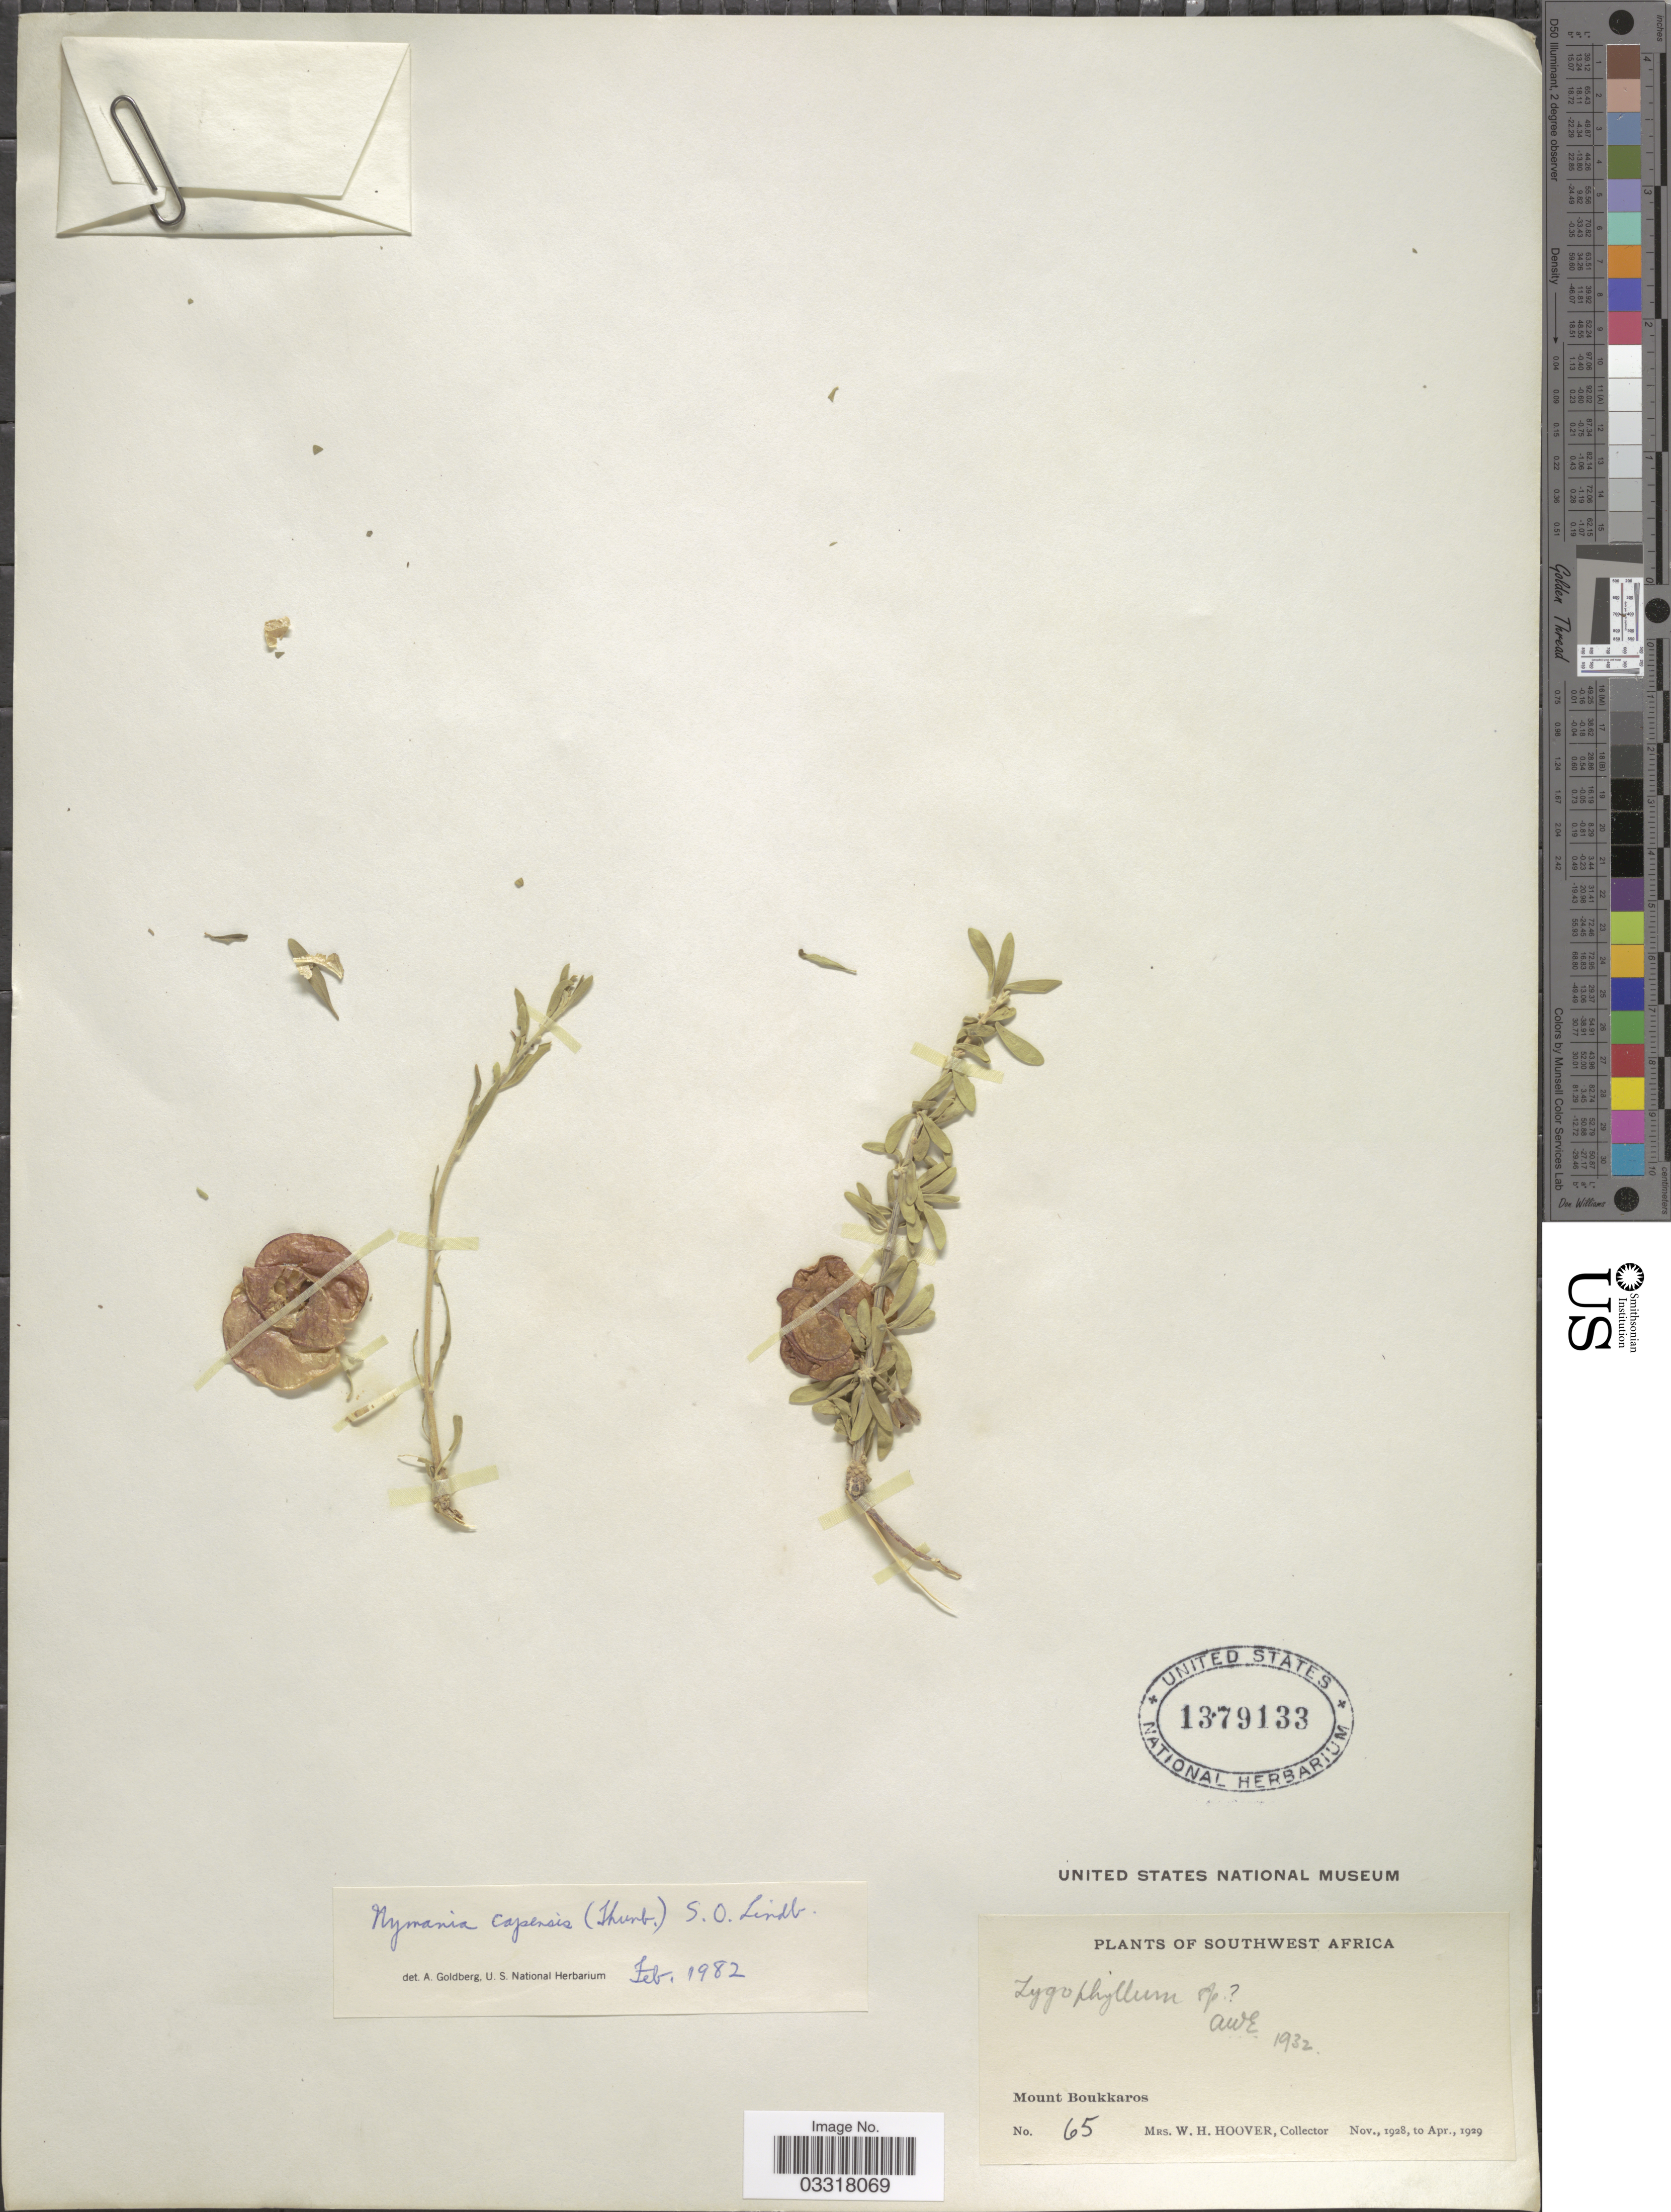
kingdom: Plantae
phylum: Tracheophyta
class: Magnoliopsida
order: Sapindales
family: Meliaceae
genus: Nymania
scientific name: Nymania capensis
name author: (Thunb.) Lindb.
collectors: W. Hoover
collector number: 65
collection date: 1928-11/1929-04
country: Namibia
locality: Southwest Africa. Mount Boukkaros.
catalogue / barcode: US 1379133